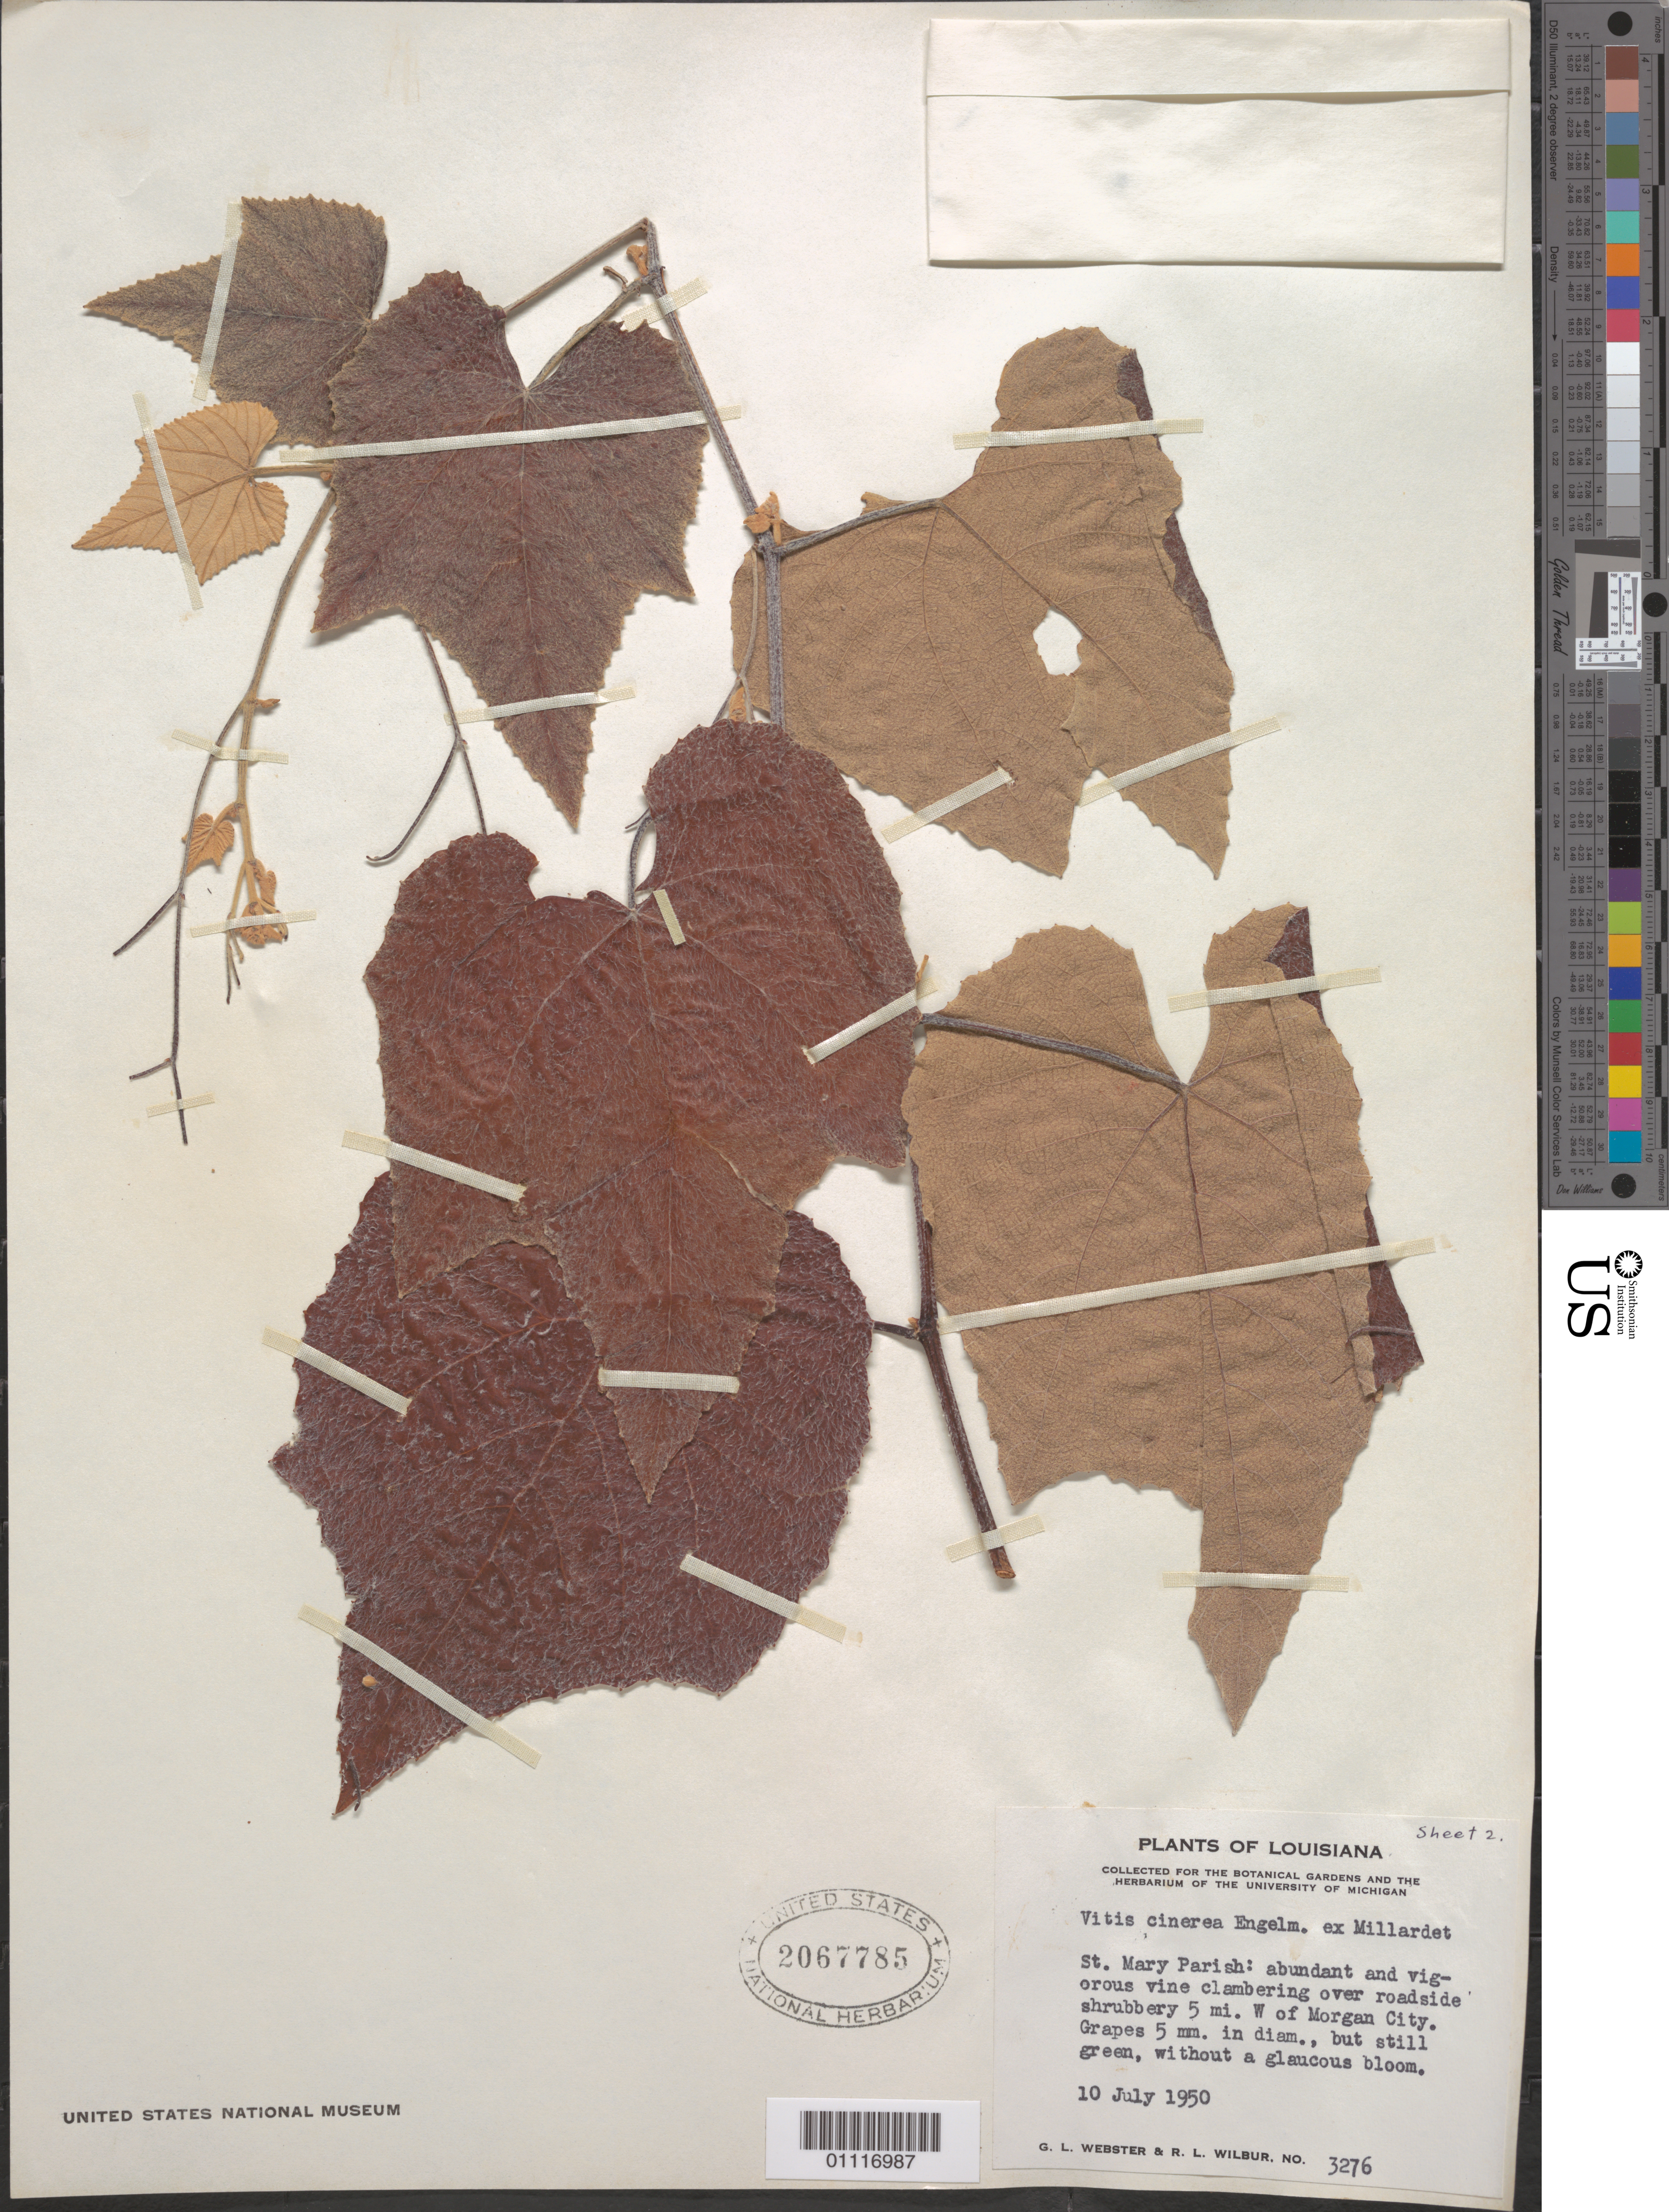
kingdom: Plantae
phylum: Tracheophyta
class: Magnoliopsida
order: Vitales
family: Vitaceae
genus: Vitis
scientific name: Vitis cinerea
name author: (Engelm.) Millardet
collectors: G. L. Webster & R. L. Wilbur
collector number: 3276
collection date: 1950-07-10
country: United States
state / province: Louisiana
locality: St. Mary Parish: roadside shrubbery 5 mi. W of Morgan City.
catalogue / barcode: US 2067785